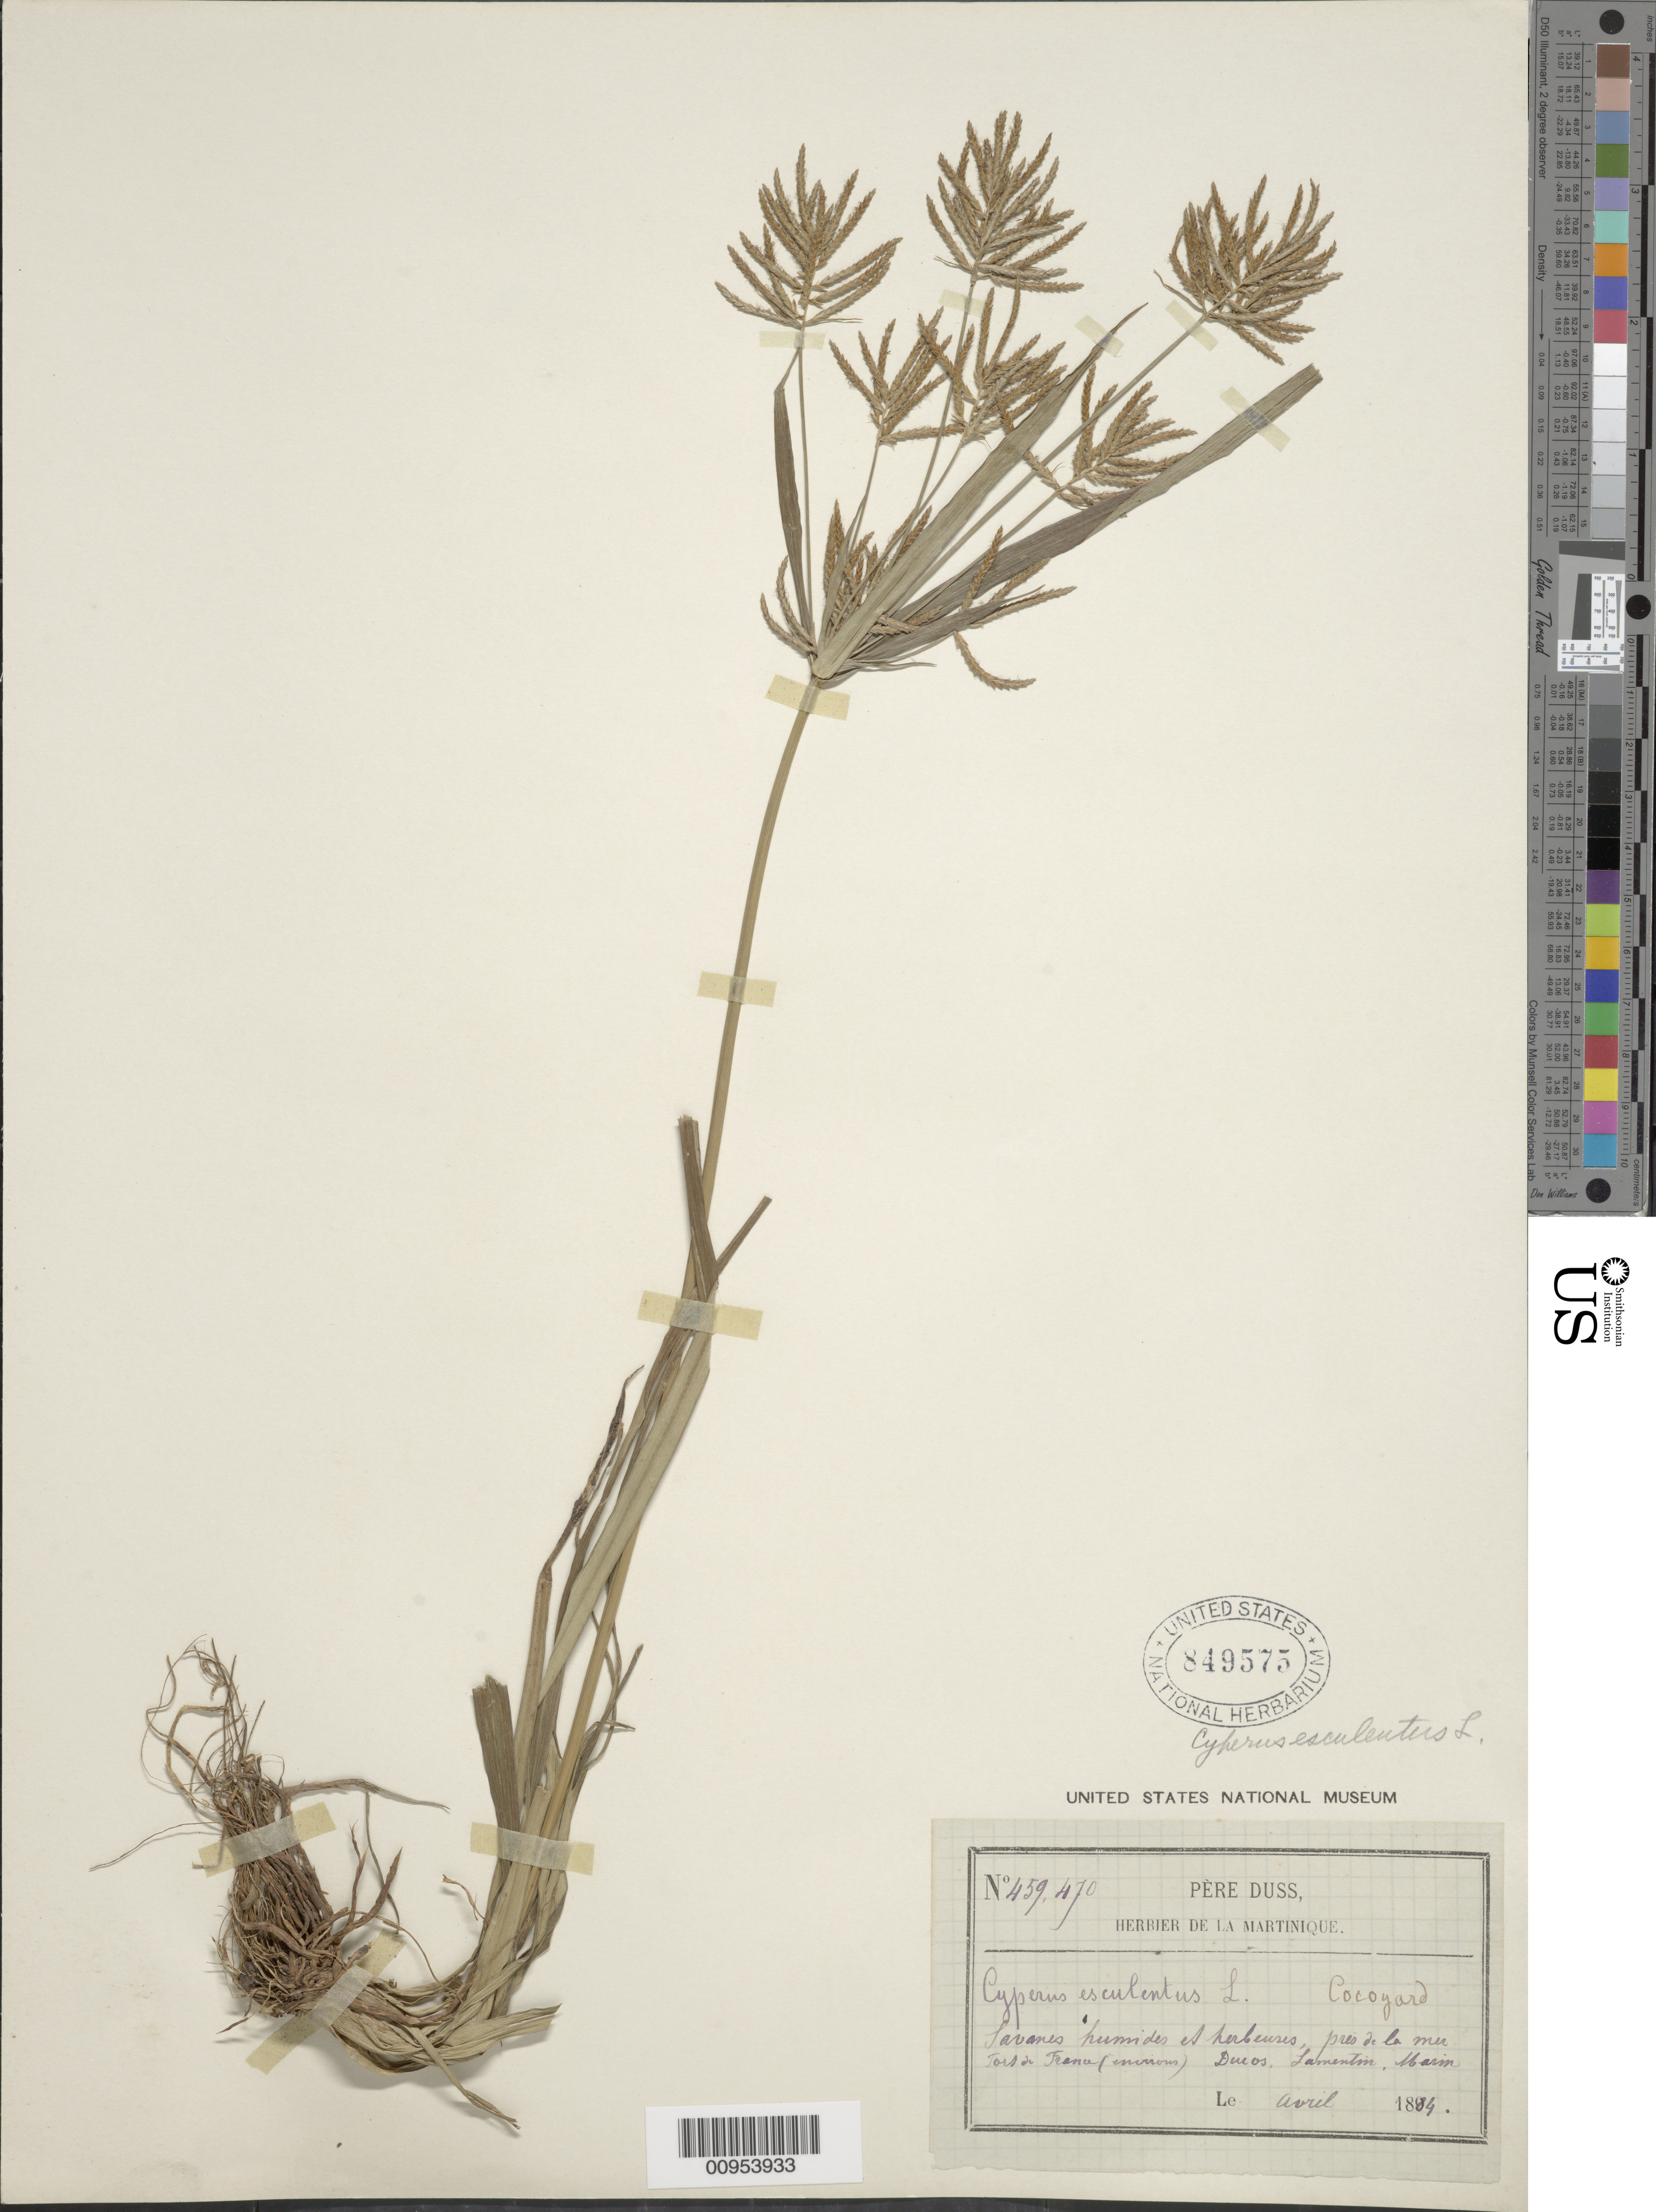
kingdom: Plantae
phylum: Tracheophyta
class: Liliopsida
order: Poales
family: Cyperaceae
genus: Cyperus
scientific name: Cyperus esculentus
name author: L.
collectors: Père Duss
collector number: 459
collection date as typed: Apr 1884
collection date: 1884-04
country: Martinique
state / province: Fort-de-France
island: Martinique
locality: Pres de la mer Fort de France (environs), Dueos, Lamentin, Marin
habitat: Savanes humides et herbuses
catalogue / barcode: US 849575